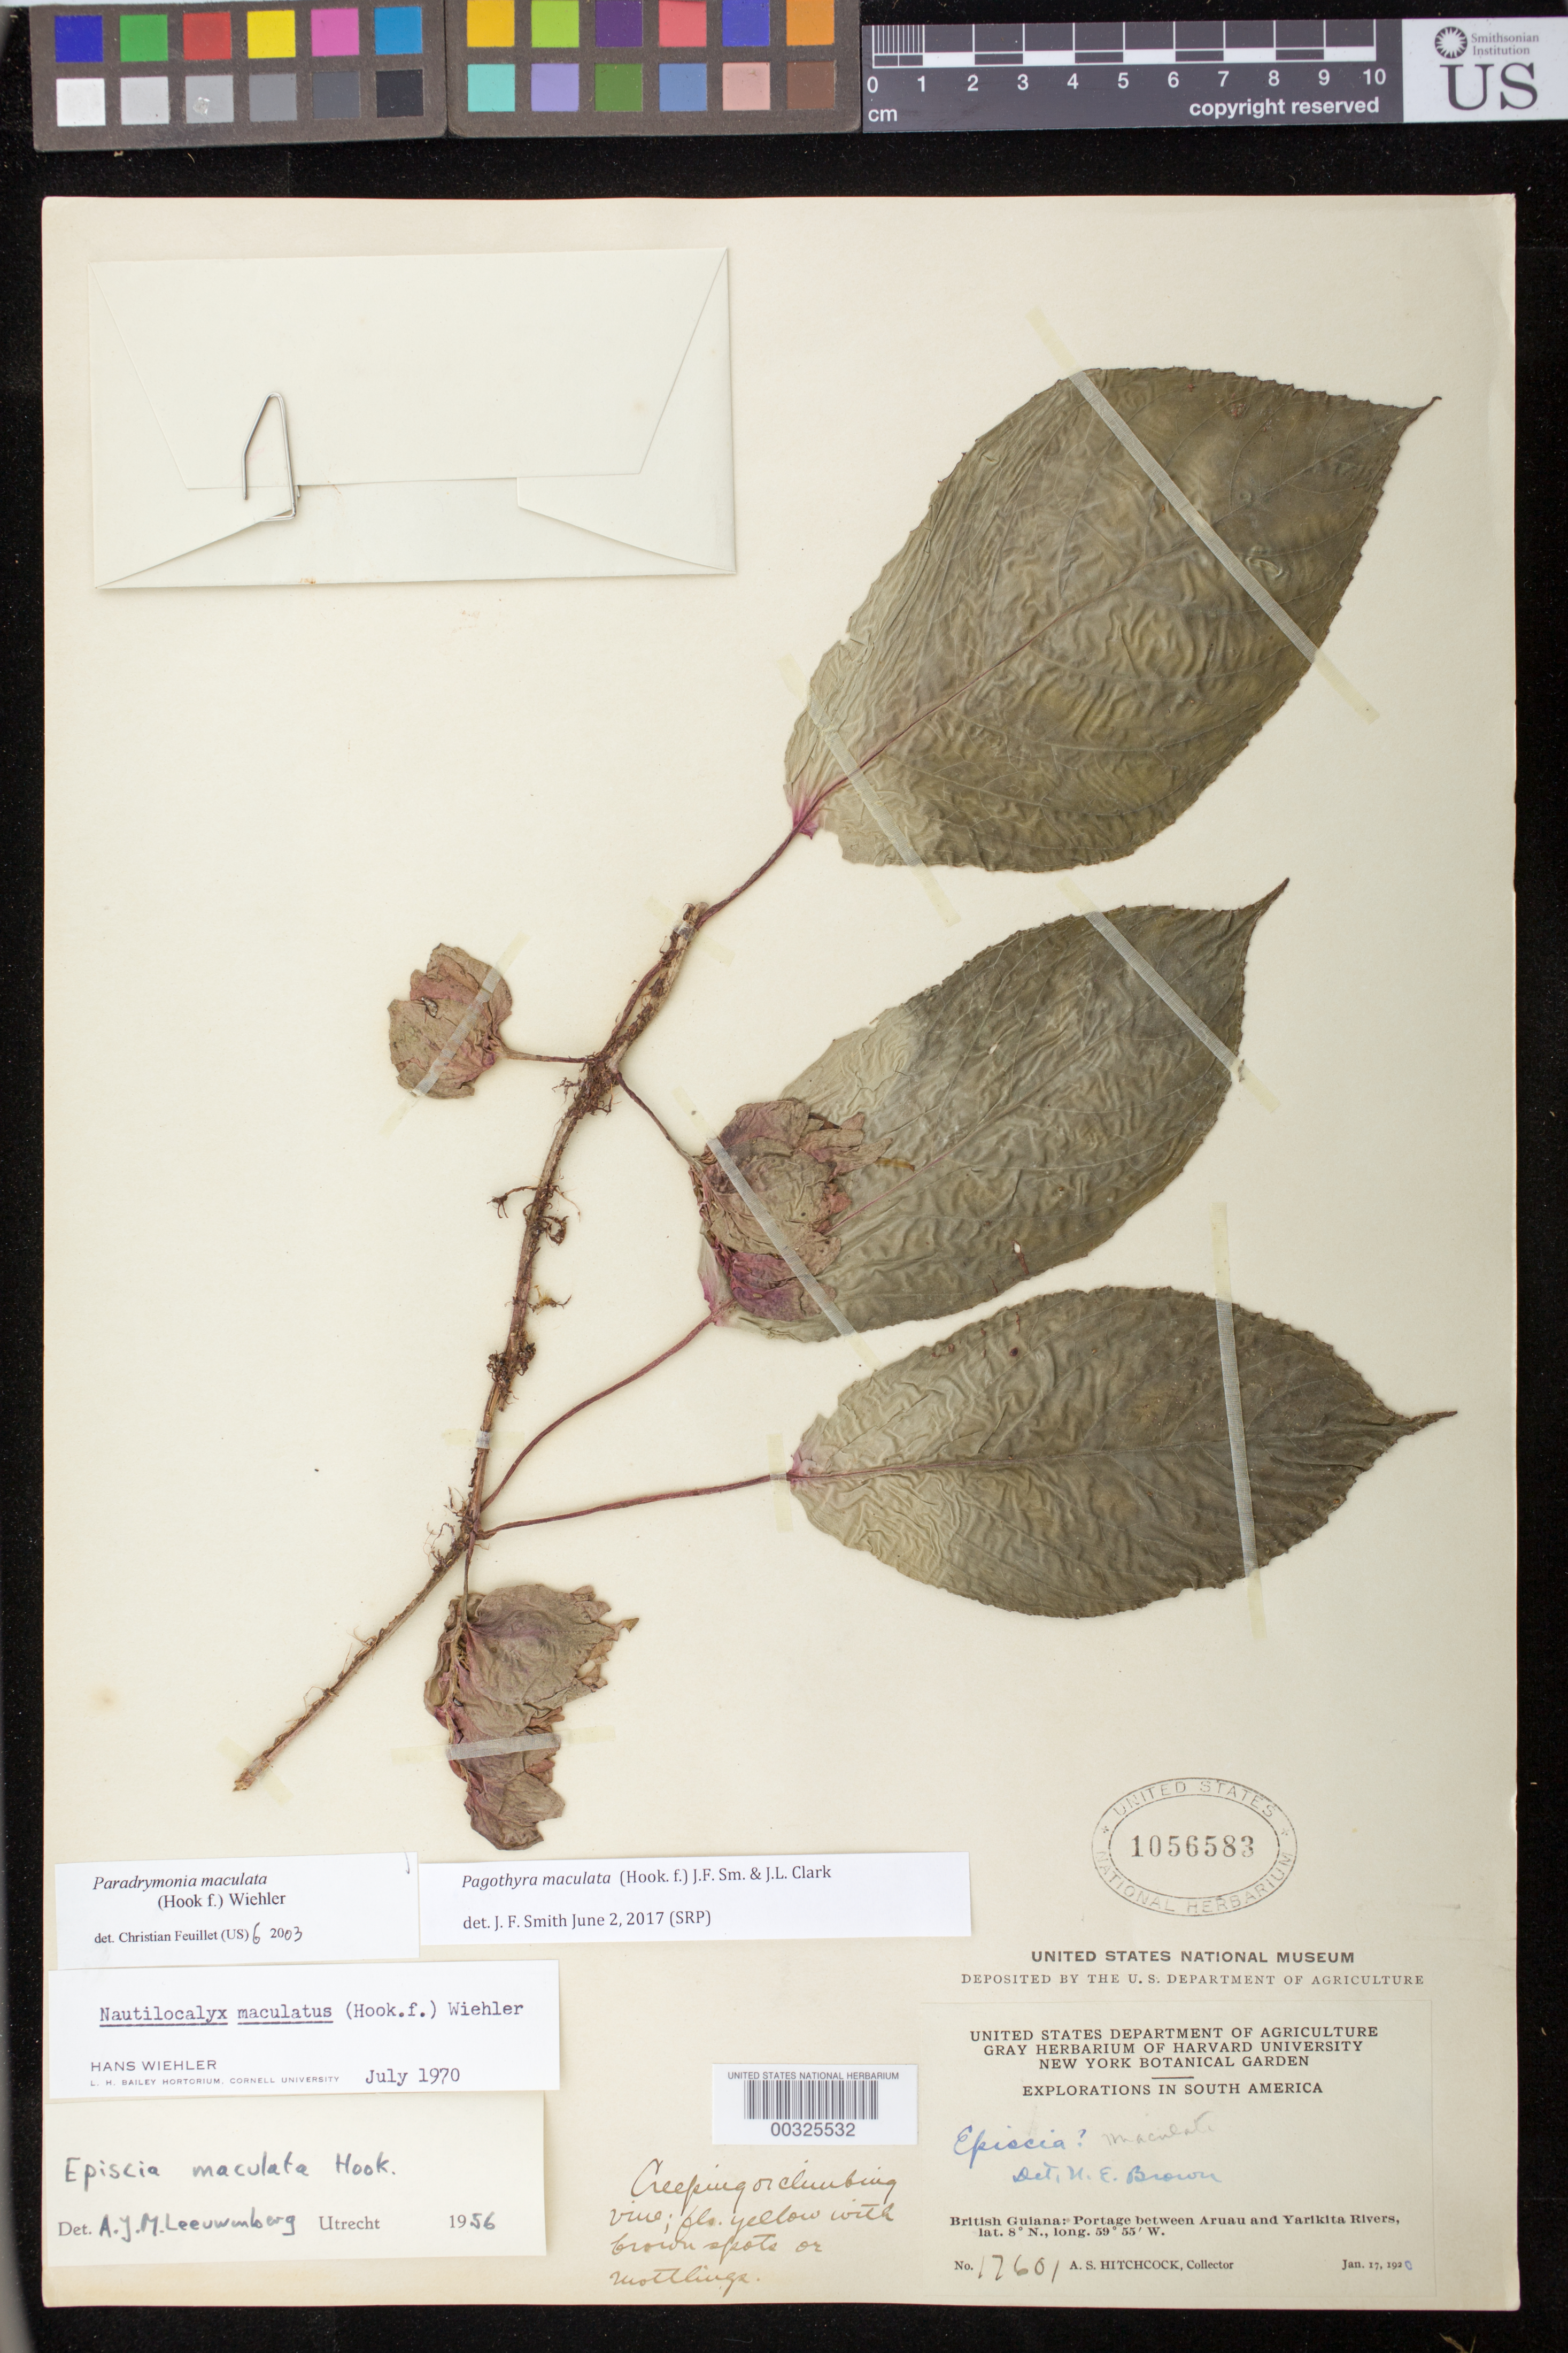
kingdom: Plantae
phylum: Tracheophyta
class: Magnoliopsida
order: Lamiales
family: Gesneriaceae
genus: Pagothyra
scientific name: Pagothyra maculata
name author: (Hook. f.) J.F. Sm. & J.L. Clark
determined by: Smith, J. F.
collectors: A. S. Hitchcock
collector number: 17601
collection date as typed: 17 Jan 1920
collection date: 1920-01-17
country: Guyana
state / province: Barima-Waini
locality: Portage between Aruau and Yarikita Rivers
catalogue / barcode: US 1056583